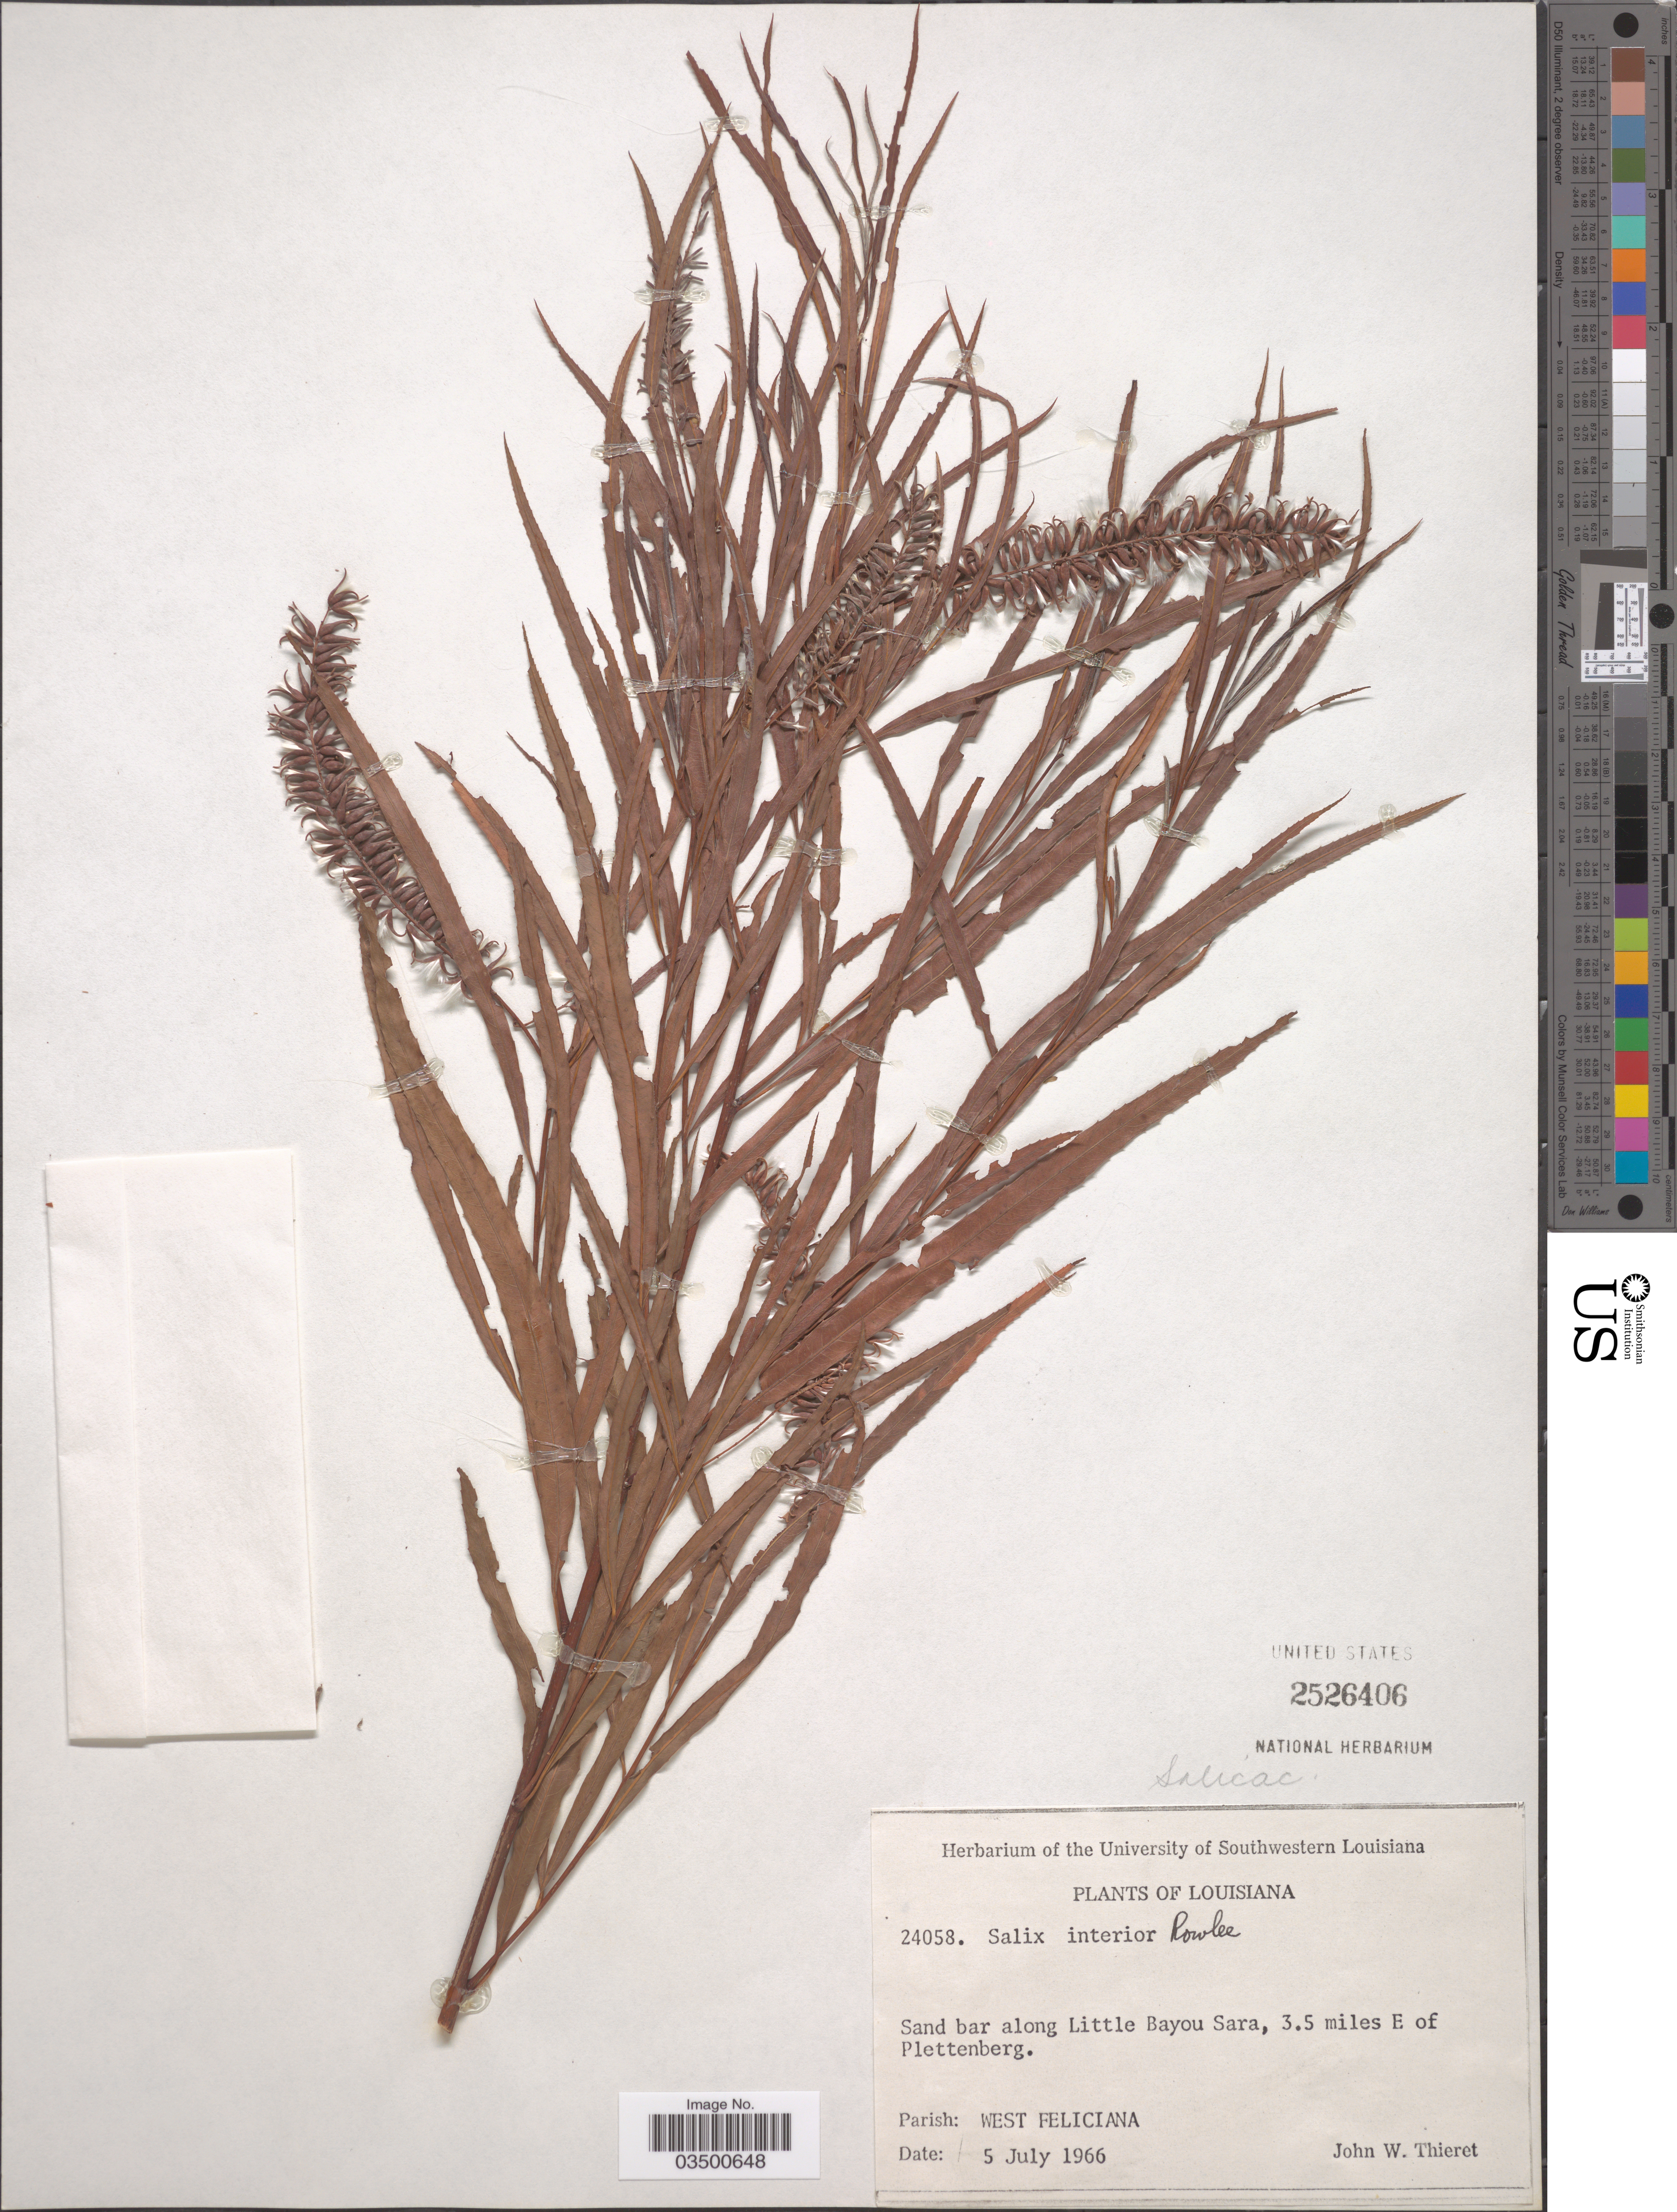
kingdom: Plantae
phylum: Tracheophyta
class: Magnoliopsida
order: Malpighiales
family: Salicaceae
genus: Salix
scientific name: Salix interior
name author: Rowlee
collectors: J. W. Thieret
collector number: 24058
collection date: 1966-07-05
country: United States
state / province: Louisiana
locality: Sand bar along Little Bayou Sara, 3.5 miles E of Plettenberg. Parish: West Feliciana.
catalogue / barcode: US 2526406